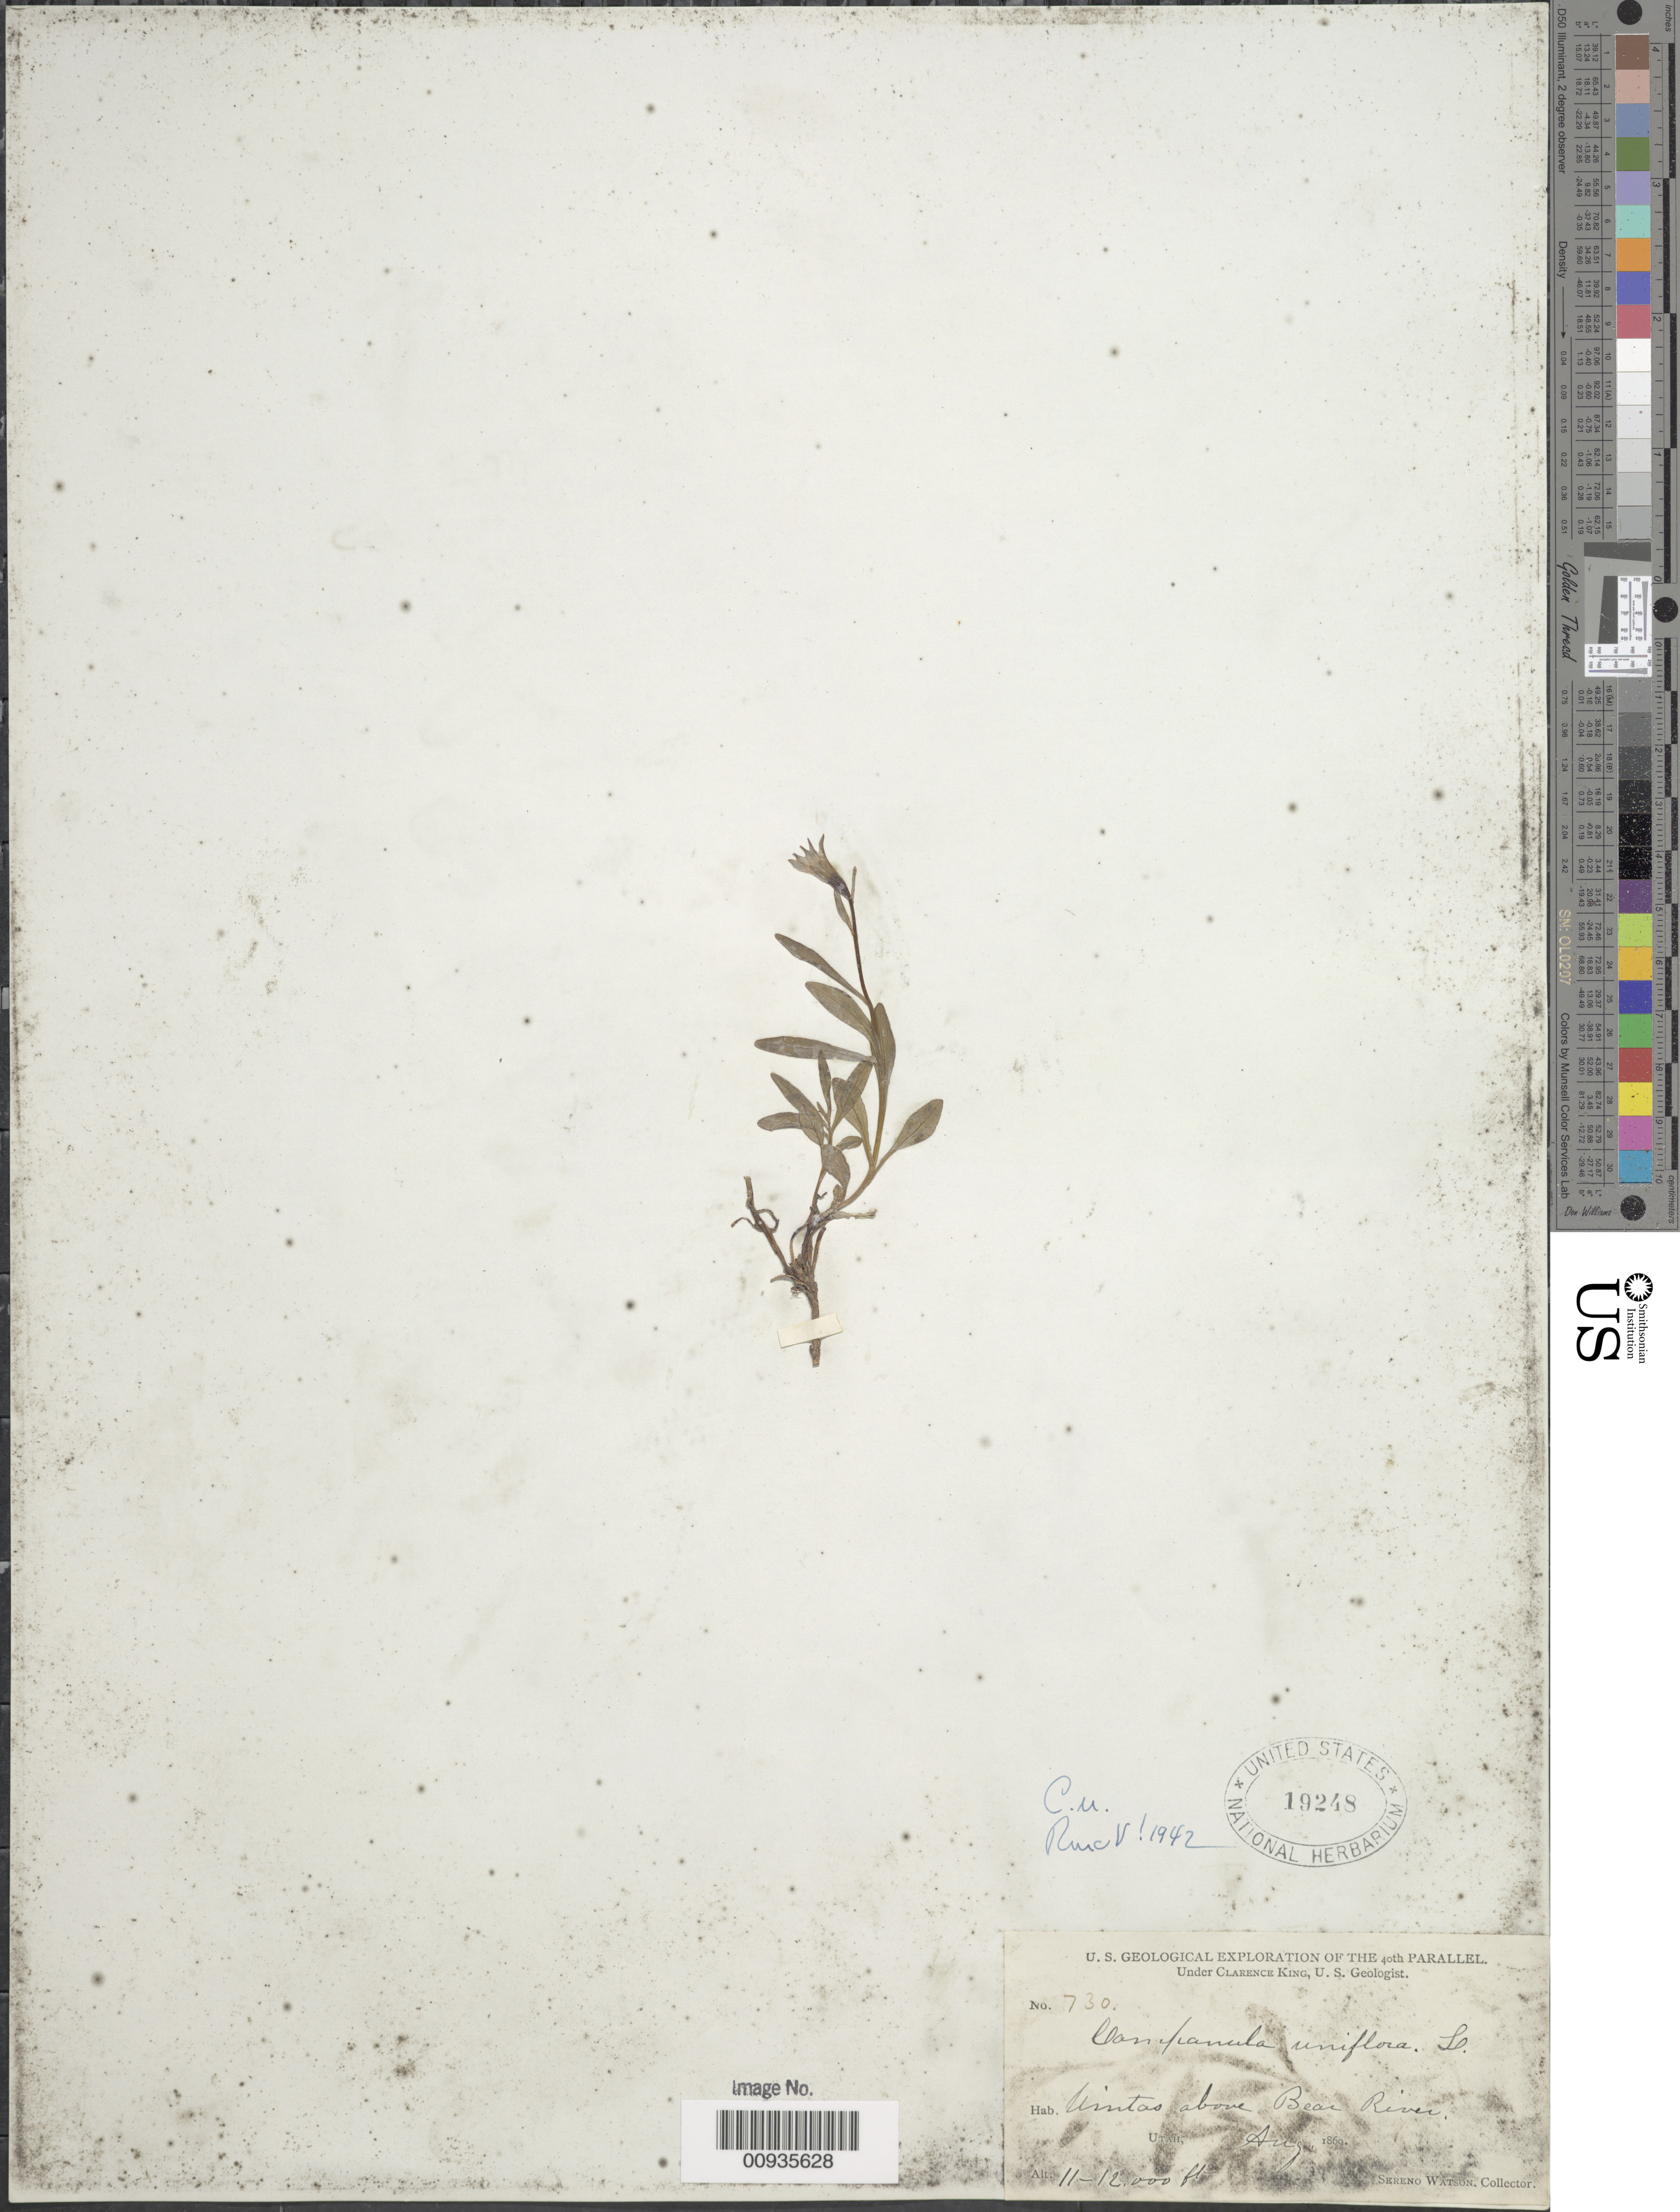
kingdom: Plantae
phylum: Tracheophyta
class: Magnoliopsida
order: Asterales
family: Campanulaceae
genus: Campanula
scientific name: Campanula uniflora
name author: L.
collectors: S. Watson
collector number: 730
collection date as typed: Aug 1869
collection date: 1869-08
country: United States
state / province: Utah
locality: Uintas above Bear River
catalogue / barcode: US 19248